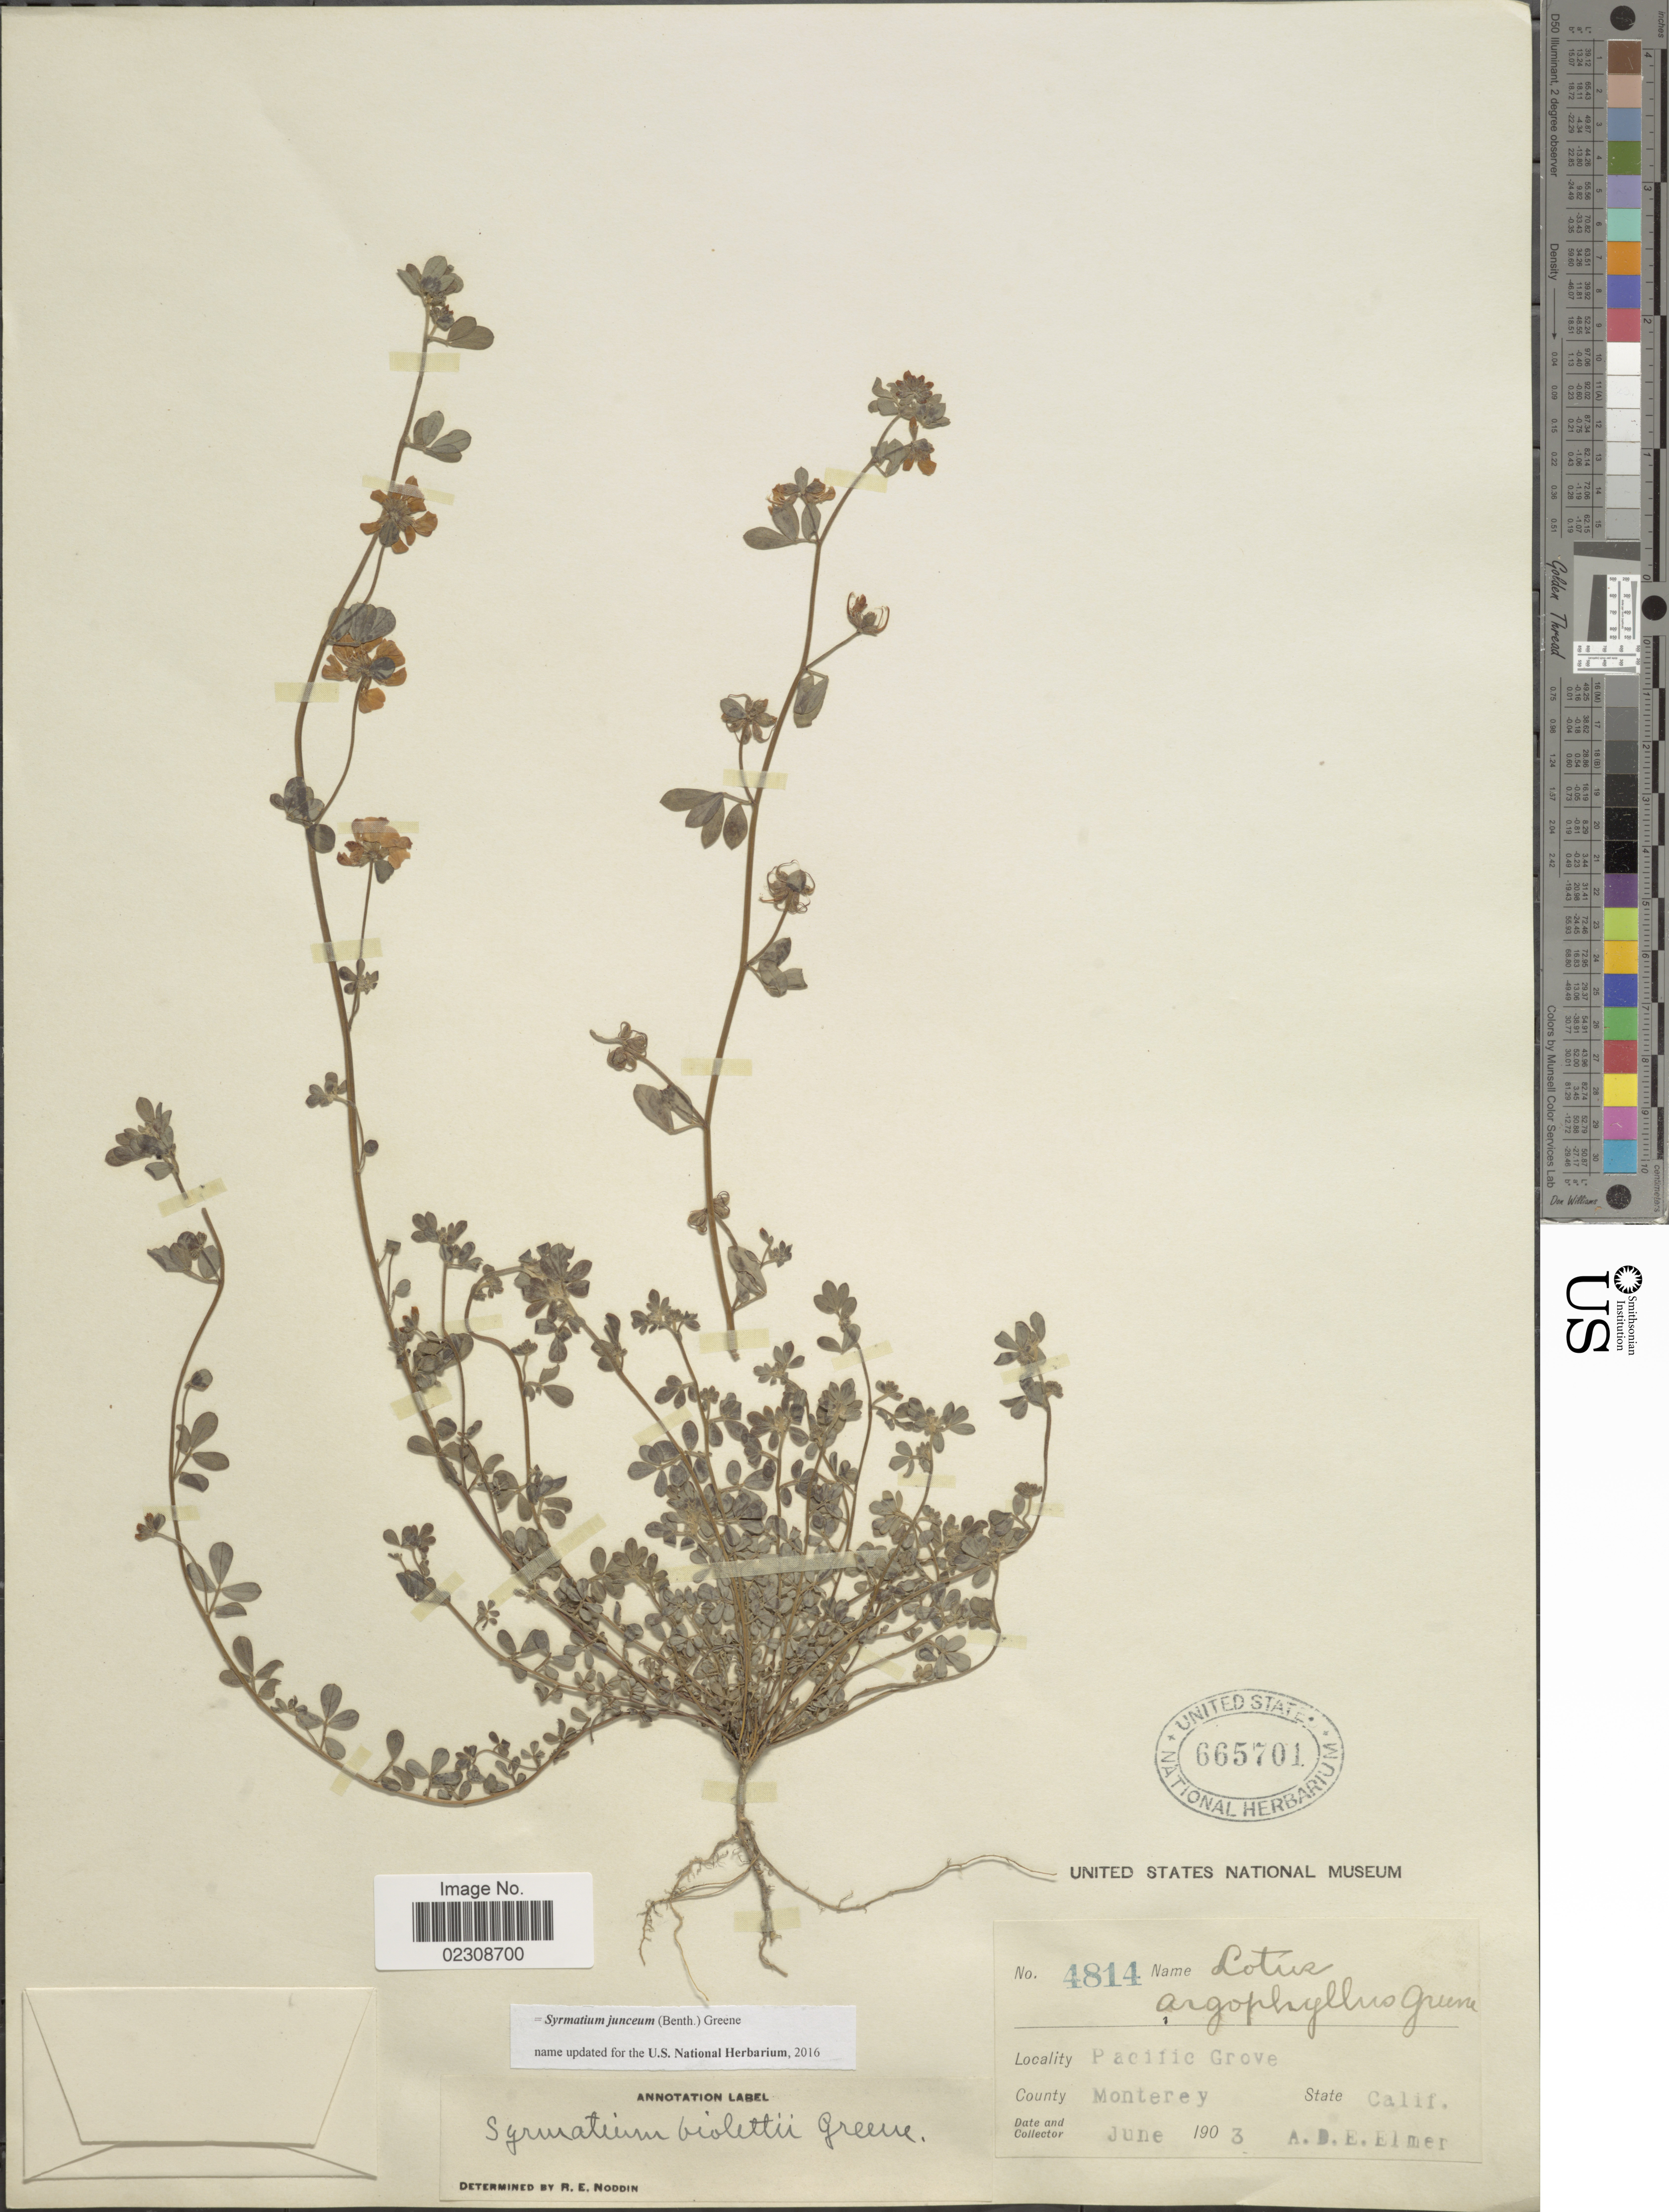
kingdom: Plantae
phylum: Tracheophyta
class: Magnoliopsida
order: Fabales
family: Fabaceae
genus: Syrmatium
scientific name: Syrmatium junceum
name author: (Benth.) Greene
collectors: A. D. E. Elmer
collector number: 4814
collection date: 1903-06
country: United States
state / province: California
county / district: Monterey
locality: Pacific Grove. Monterey County. Calif.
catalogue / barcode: US 665701